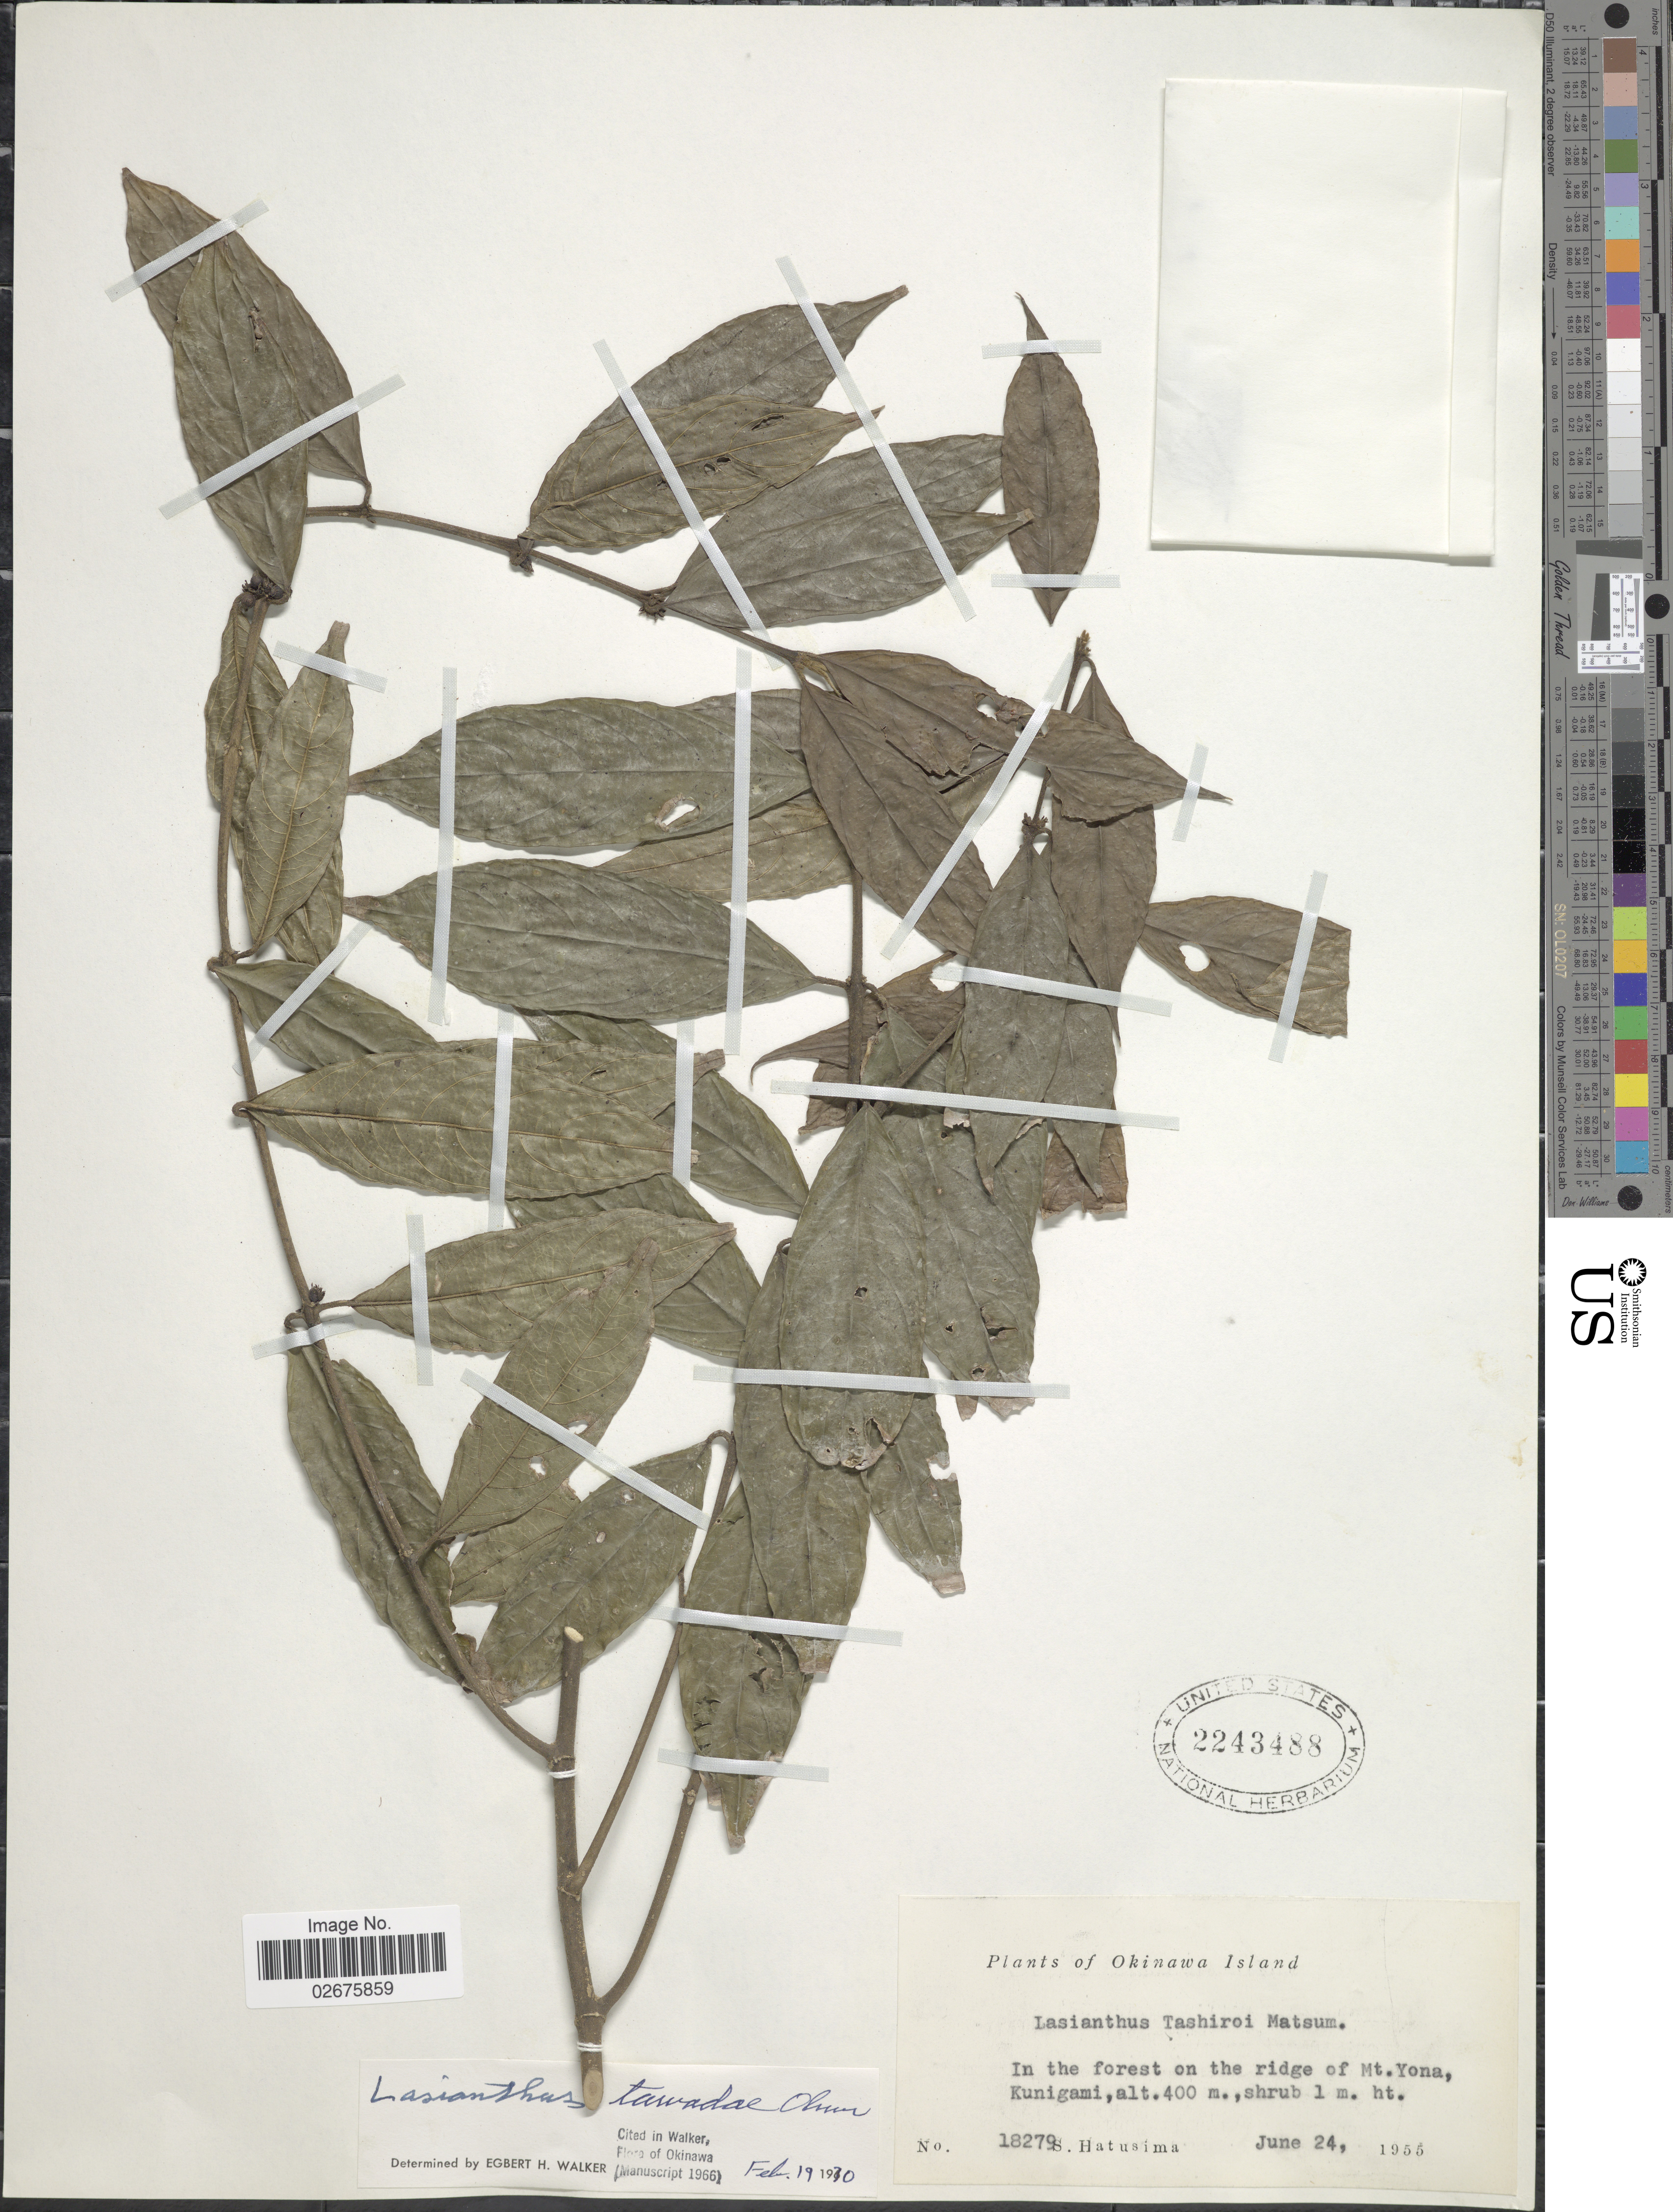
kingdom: Plantae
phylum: Tracheophyta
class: Magnoliopsida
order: Gentianales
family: Rubiaceae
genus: Lasianthus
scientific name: Lasianthus tawadae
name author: Ohwi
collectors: S. Hatusima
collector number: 18279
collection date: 1955-06-24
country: Japan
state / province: Okinawa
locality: Okinawa Island, In the forest on the ridge of Mt Yona, Kunigami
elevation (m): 400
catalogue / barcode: US 2243488